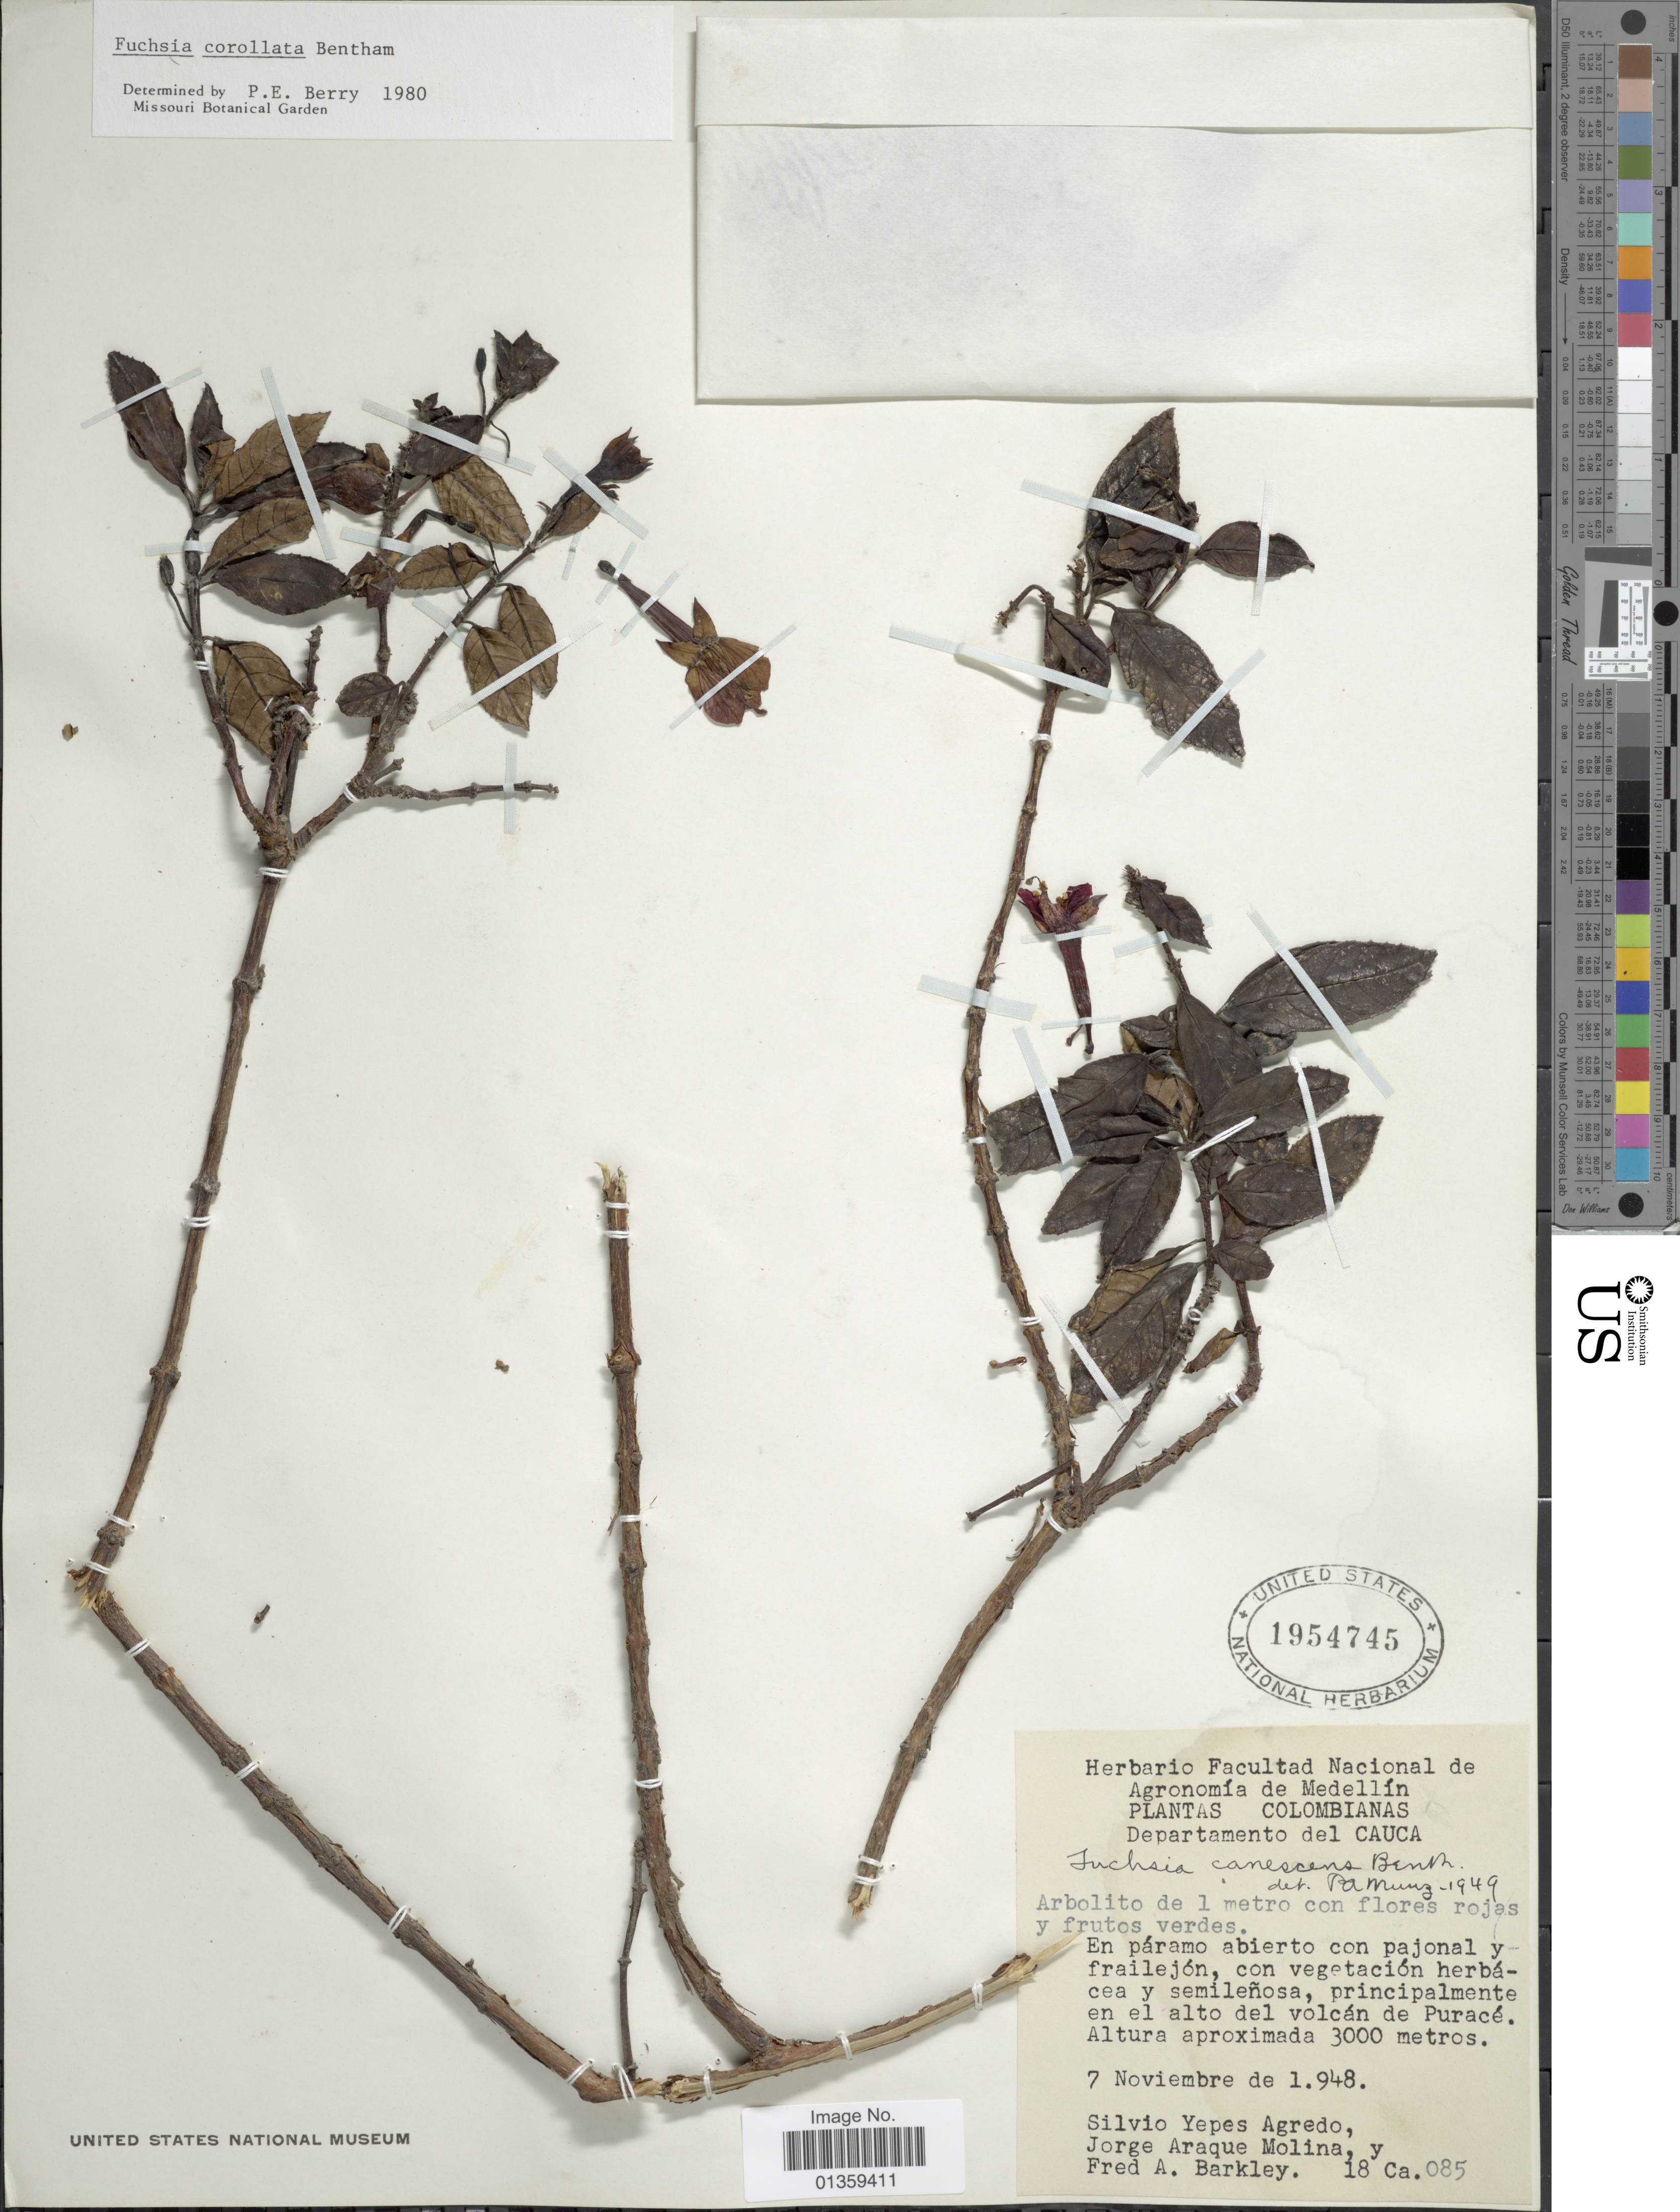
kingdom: Plantae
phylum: Tracheophyta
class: Magnoliopsida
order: Myrtales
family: Onagraceae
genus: Fuchsia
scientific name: Fuchsia corymbiflora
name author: Ruiz & Pav.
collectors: S. Y. Agredo, J. A. Molina & F. A. Barkley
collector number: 18Ca085*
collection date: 1948-11-07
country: Colombia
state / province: Cauca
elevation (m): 3000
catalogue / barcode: US 1954745